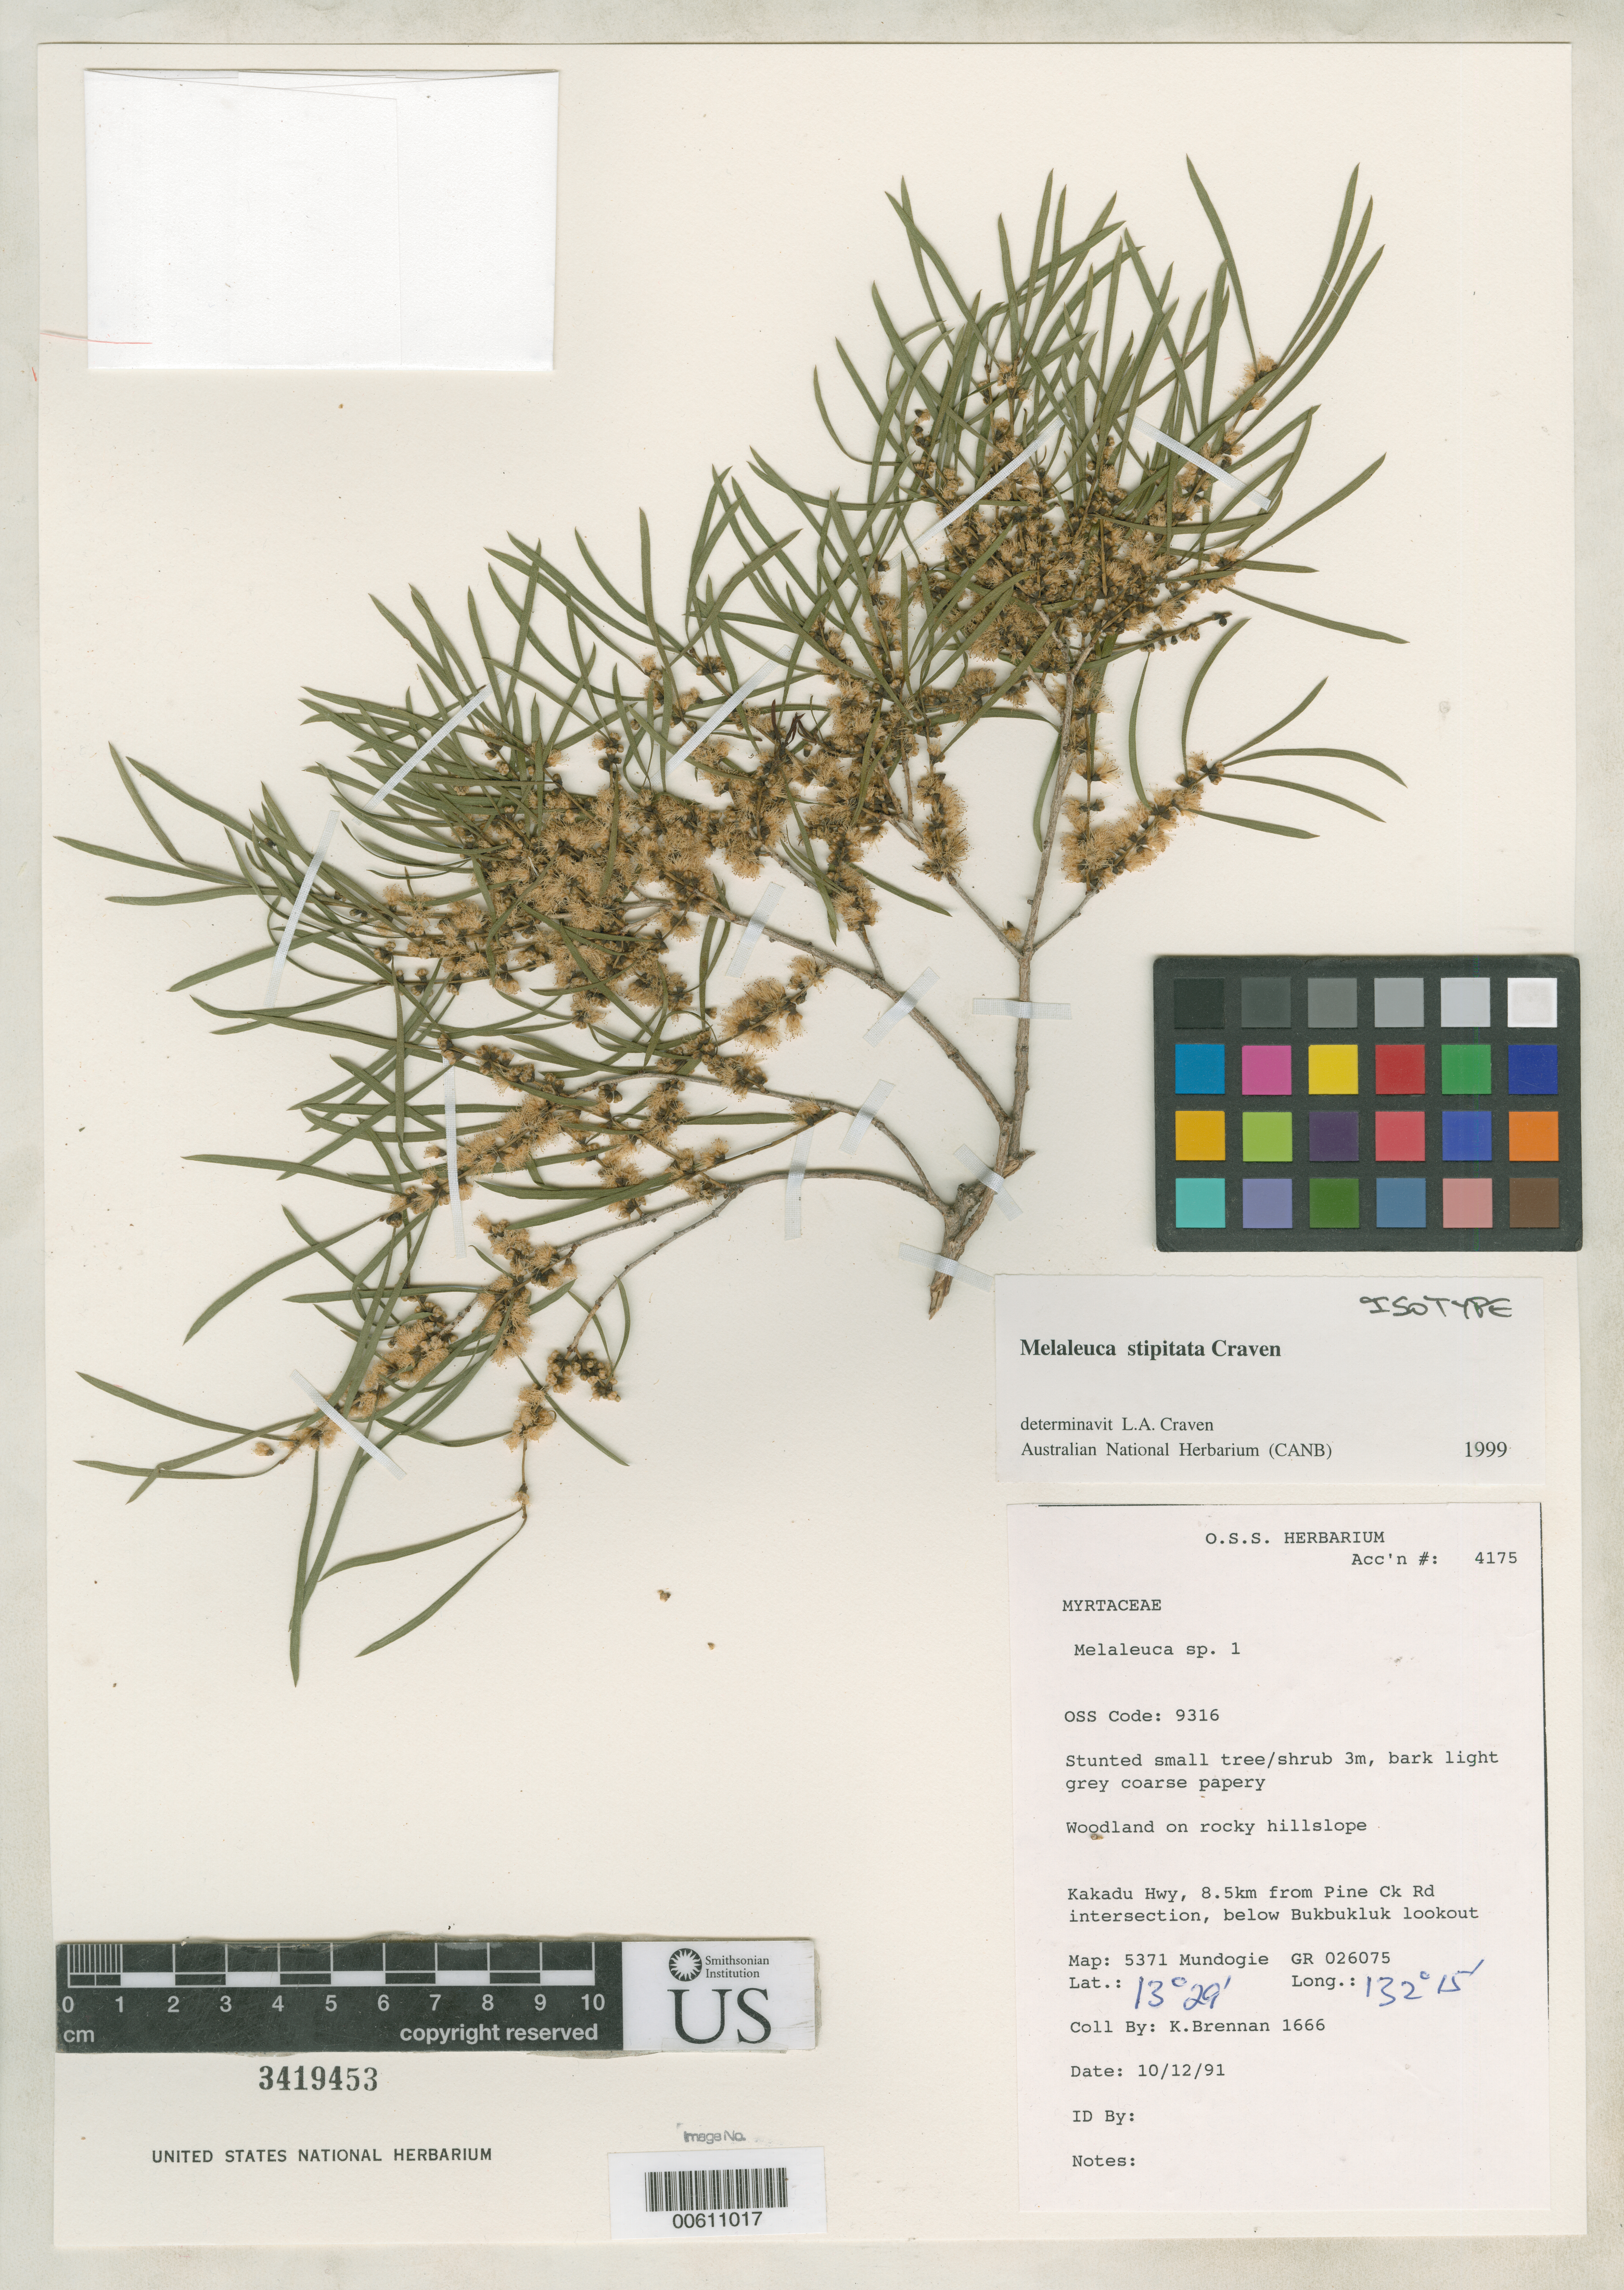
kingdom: Plantae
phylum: Tracheophyta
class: Magnoliopsida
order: Myrtales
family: Myrtaceae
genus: Melaleuca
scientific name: Melaleuca stipitata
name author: Craven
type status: Isotype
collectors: K. Brennan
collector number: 1666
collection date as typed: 12 Oct 1991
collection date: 1991-10-12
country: Australia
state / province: Northern Territory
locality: Kakadu Hwy., 8.5 km from Pine Creek Rd. intersection, below Bukbukluk lookout.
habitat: Woodland on rocky hillslopes.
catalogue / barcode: US 3419453